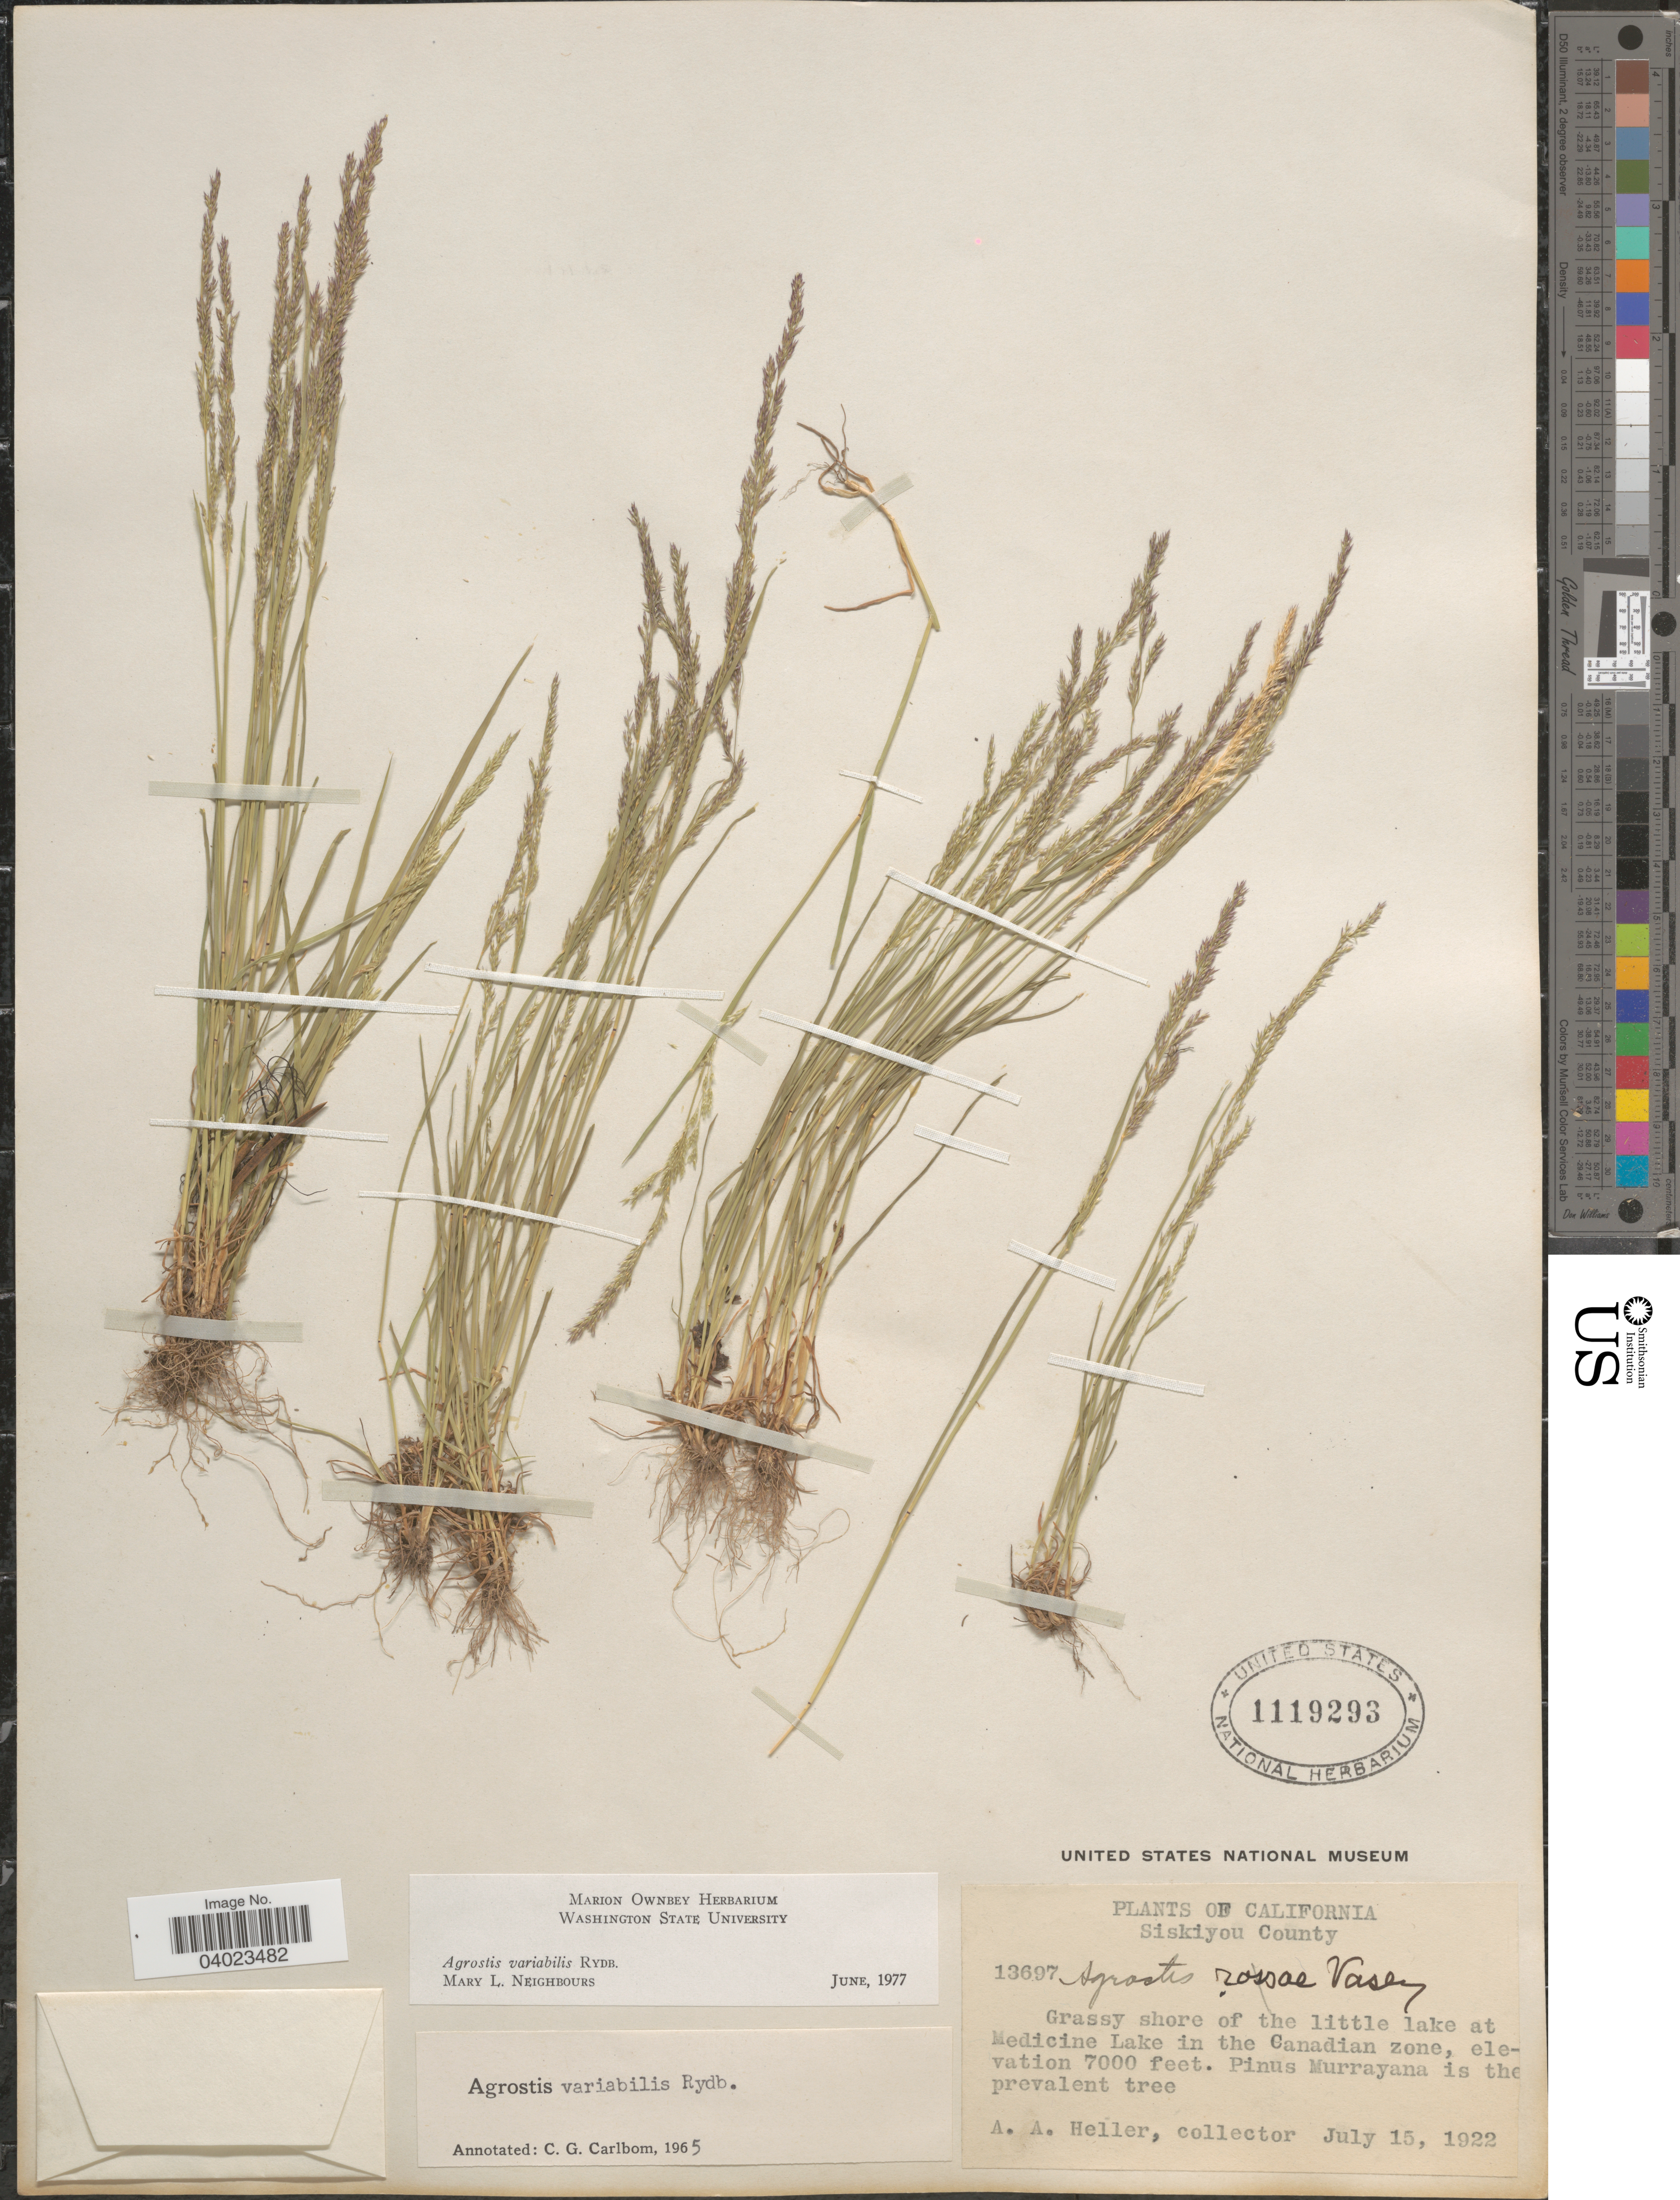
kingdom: Plantae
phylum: Tracheophyta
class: Liliopsida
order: Poales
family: Poaceae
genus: Agrostis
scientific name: Agrostis variabilis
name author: Rydb.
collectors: A. A. Heller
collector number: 13697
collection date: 1922-07-15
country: United States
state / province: California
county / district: Siskiyou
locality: Siskiyou County. Shore of the little lake at Medicine Lake in the Canadian zone.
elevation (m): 2134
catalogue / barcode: US 1119293